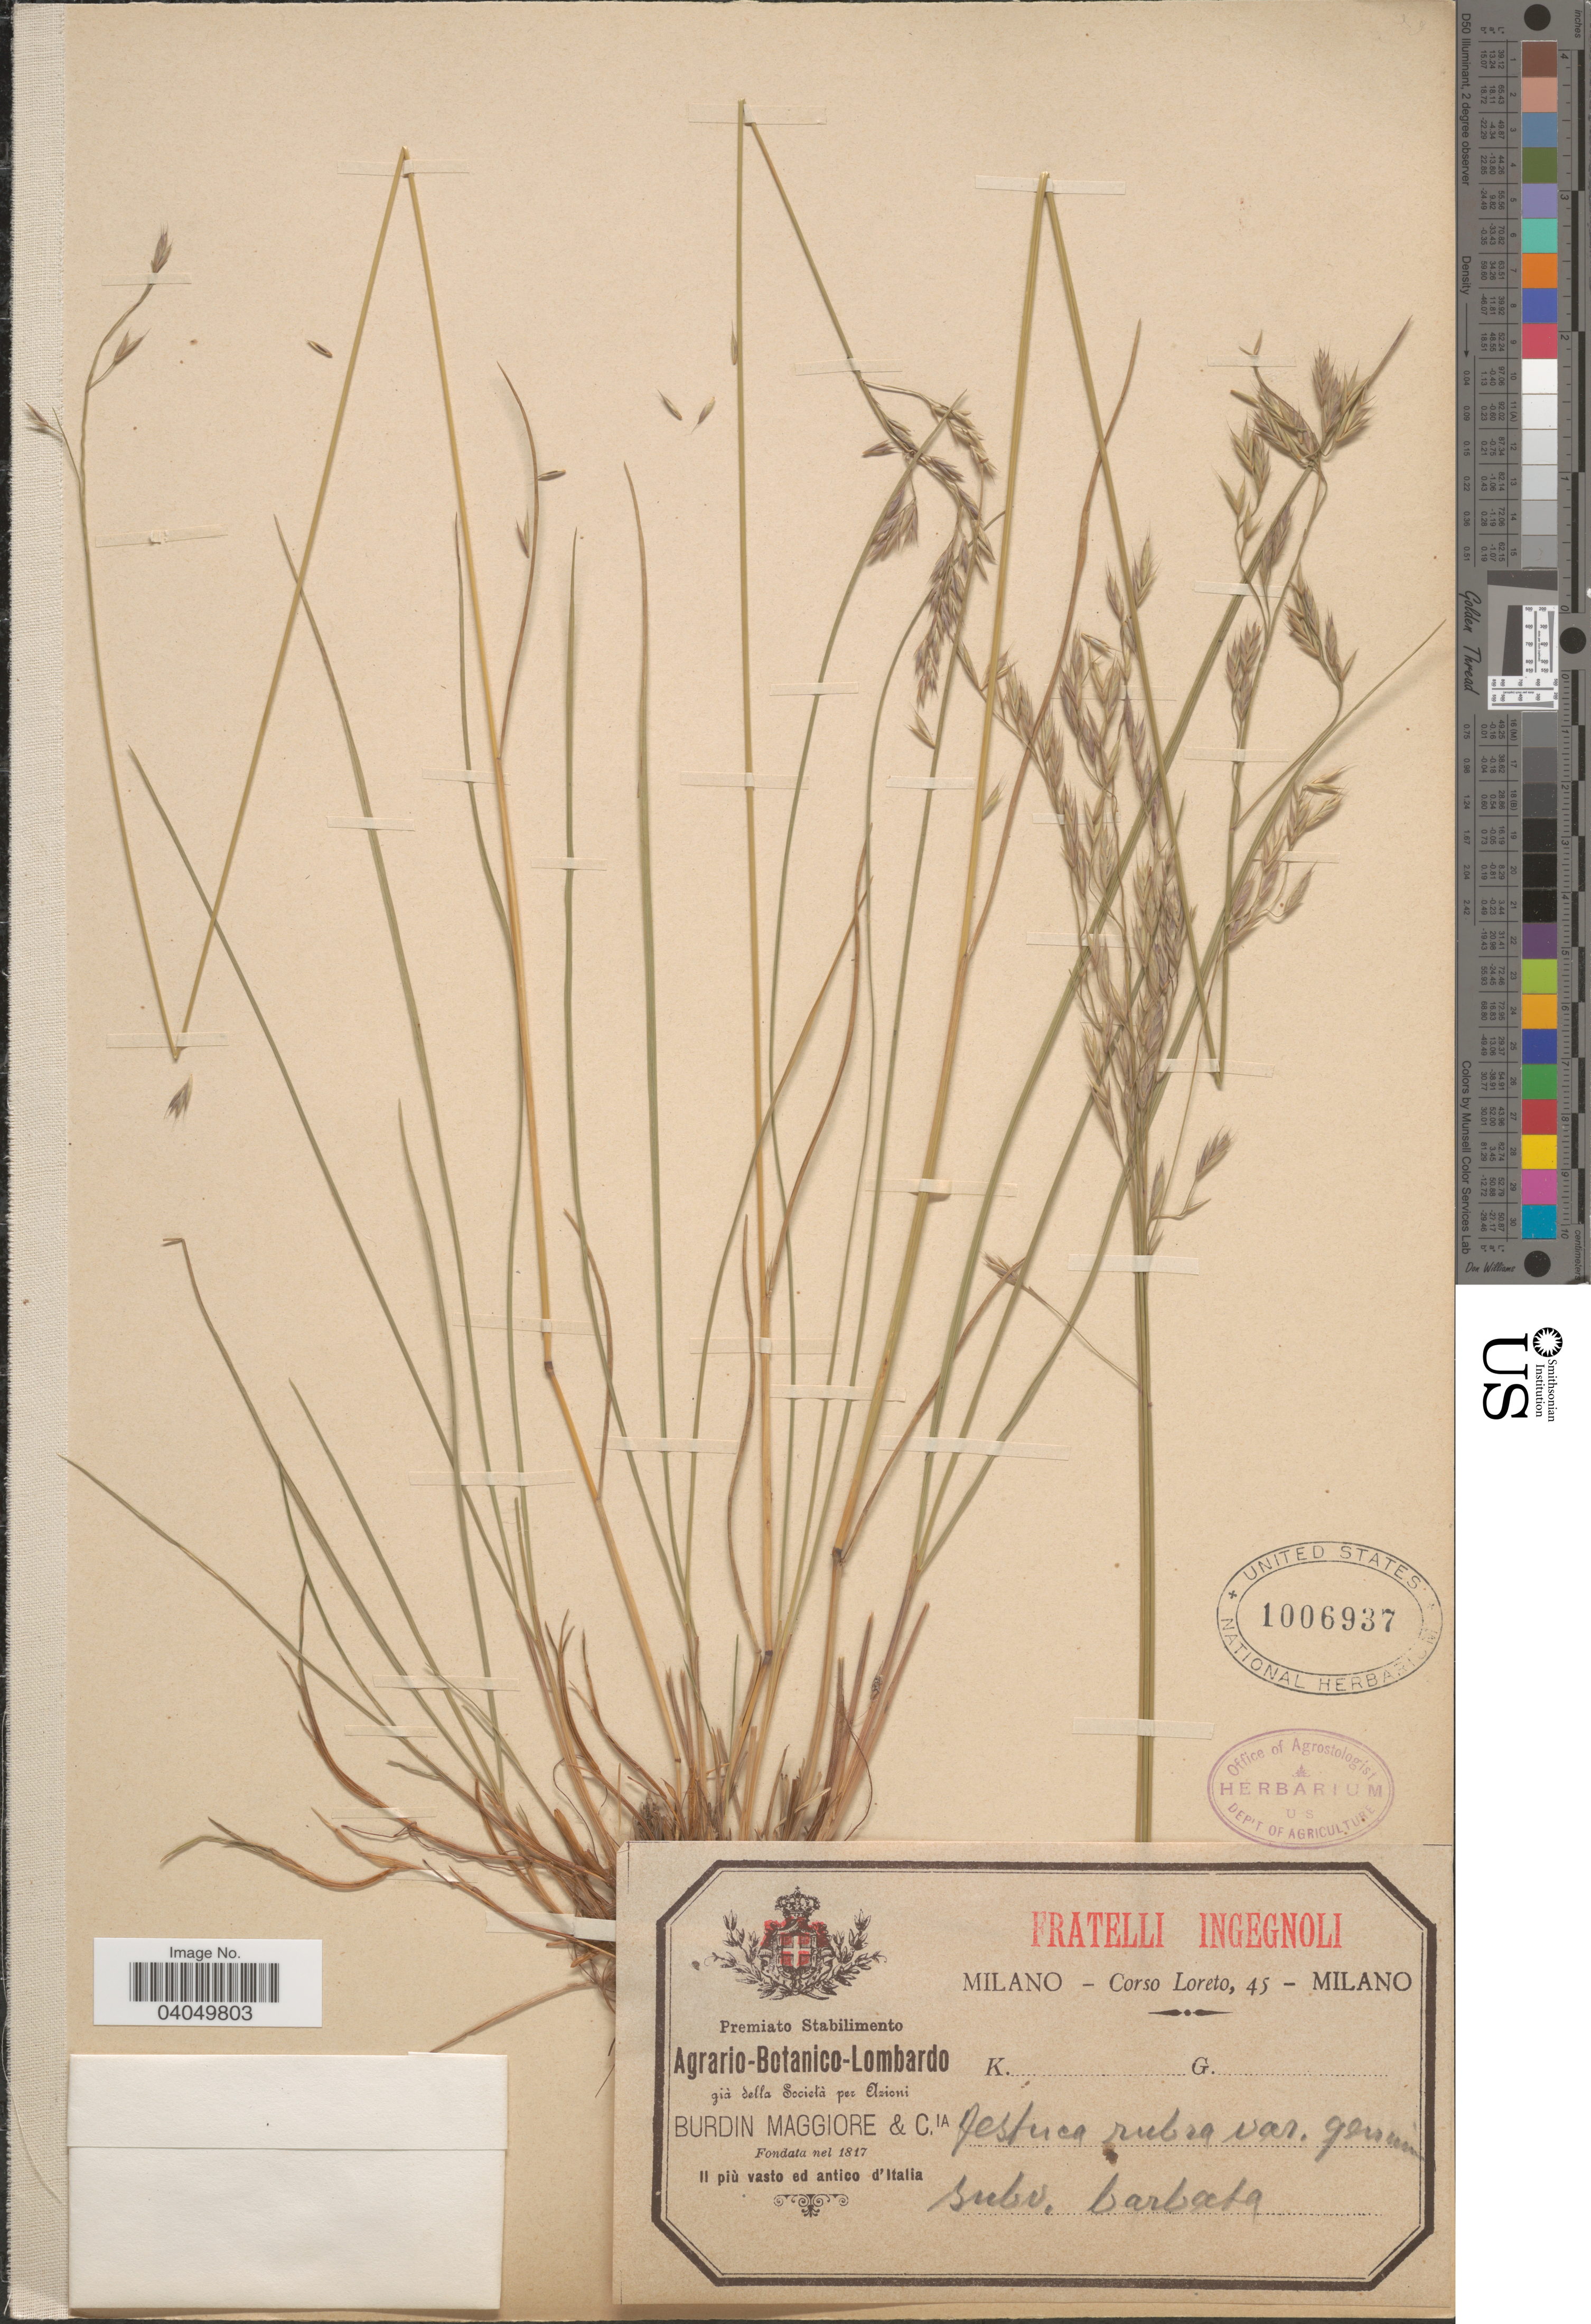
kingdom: Plantae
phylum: Tracheophyta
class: Liliopsida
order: Poales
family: Poaceae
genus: Festuca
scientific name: Festuca rubra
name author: L.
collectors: Loreto, C.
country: Italy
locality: Milano.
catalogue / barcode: US 1006937